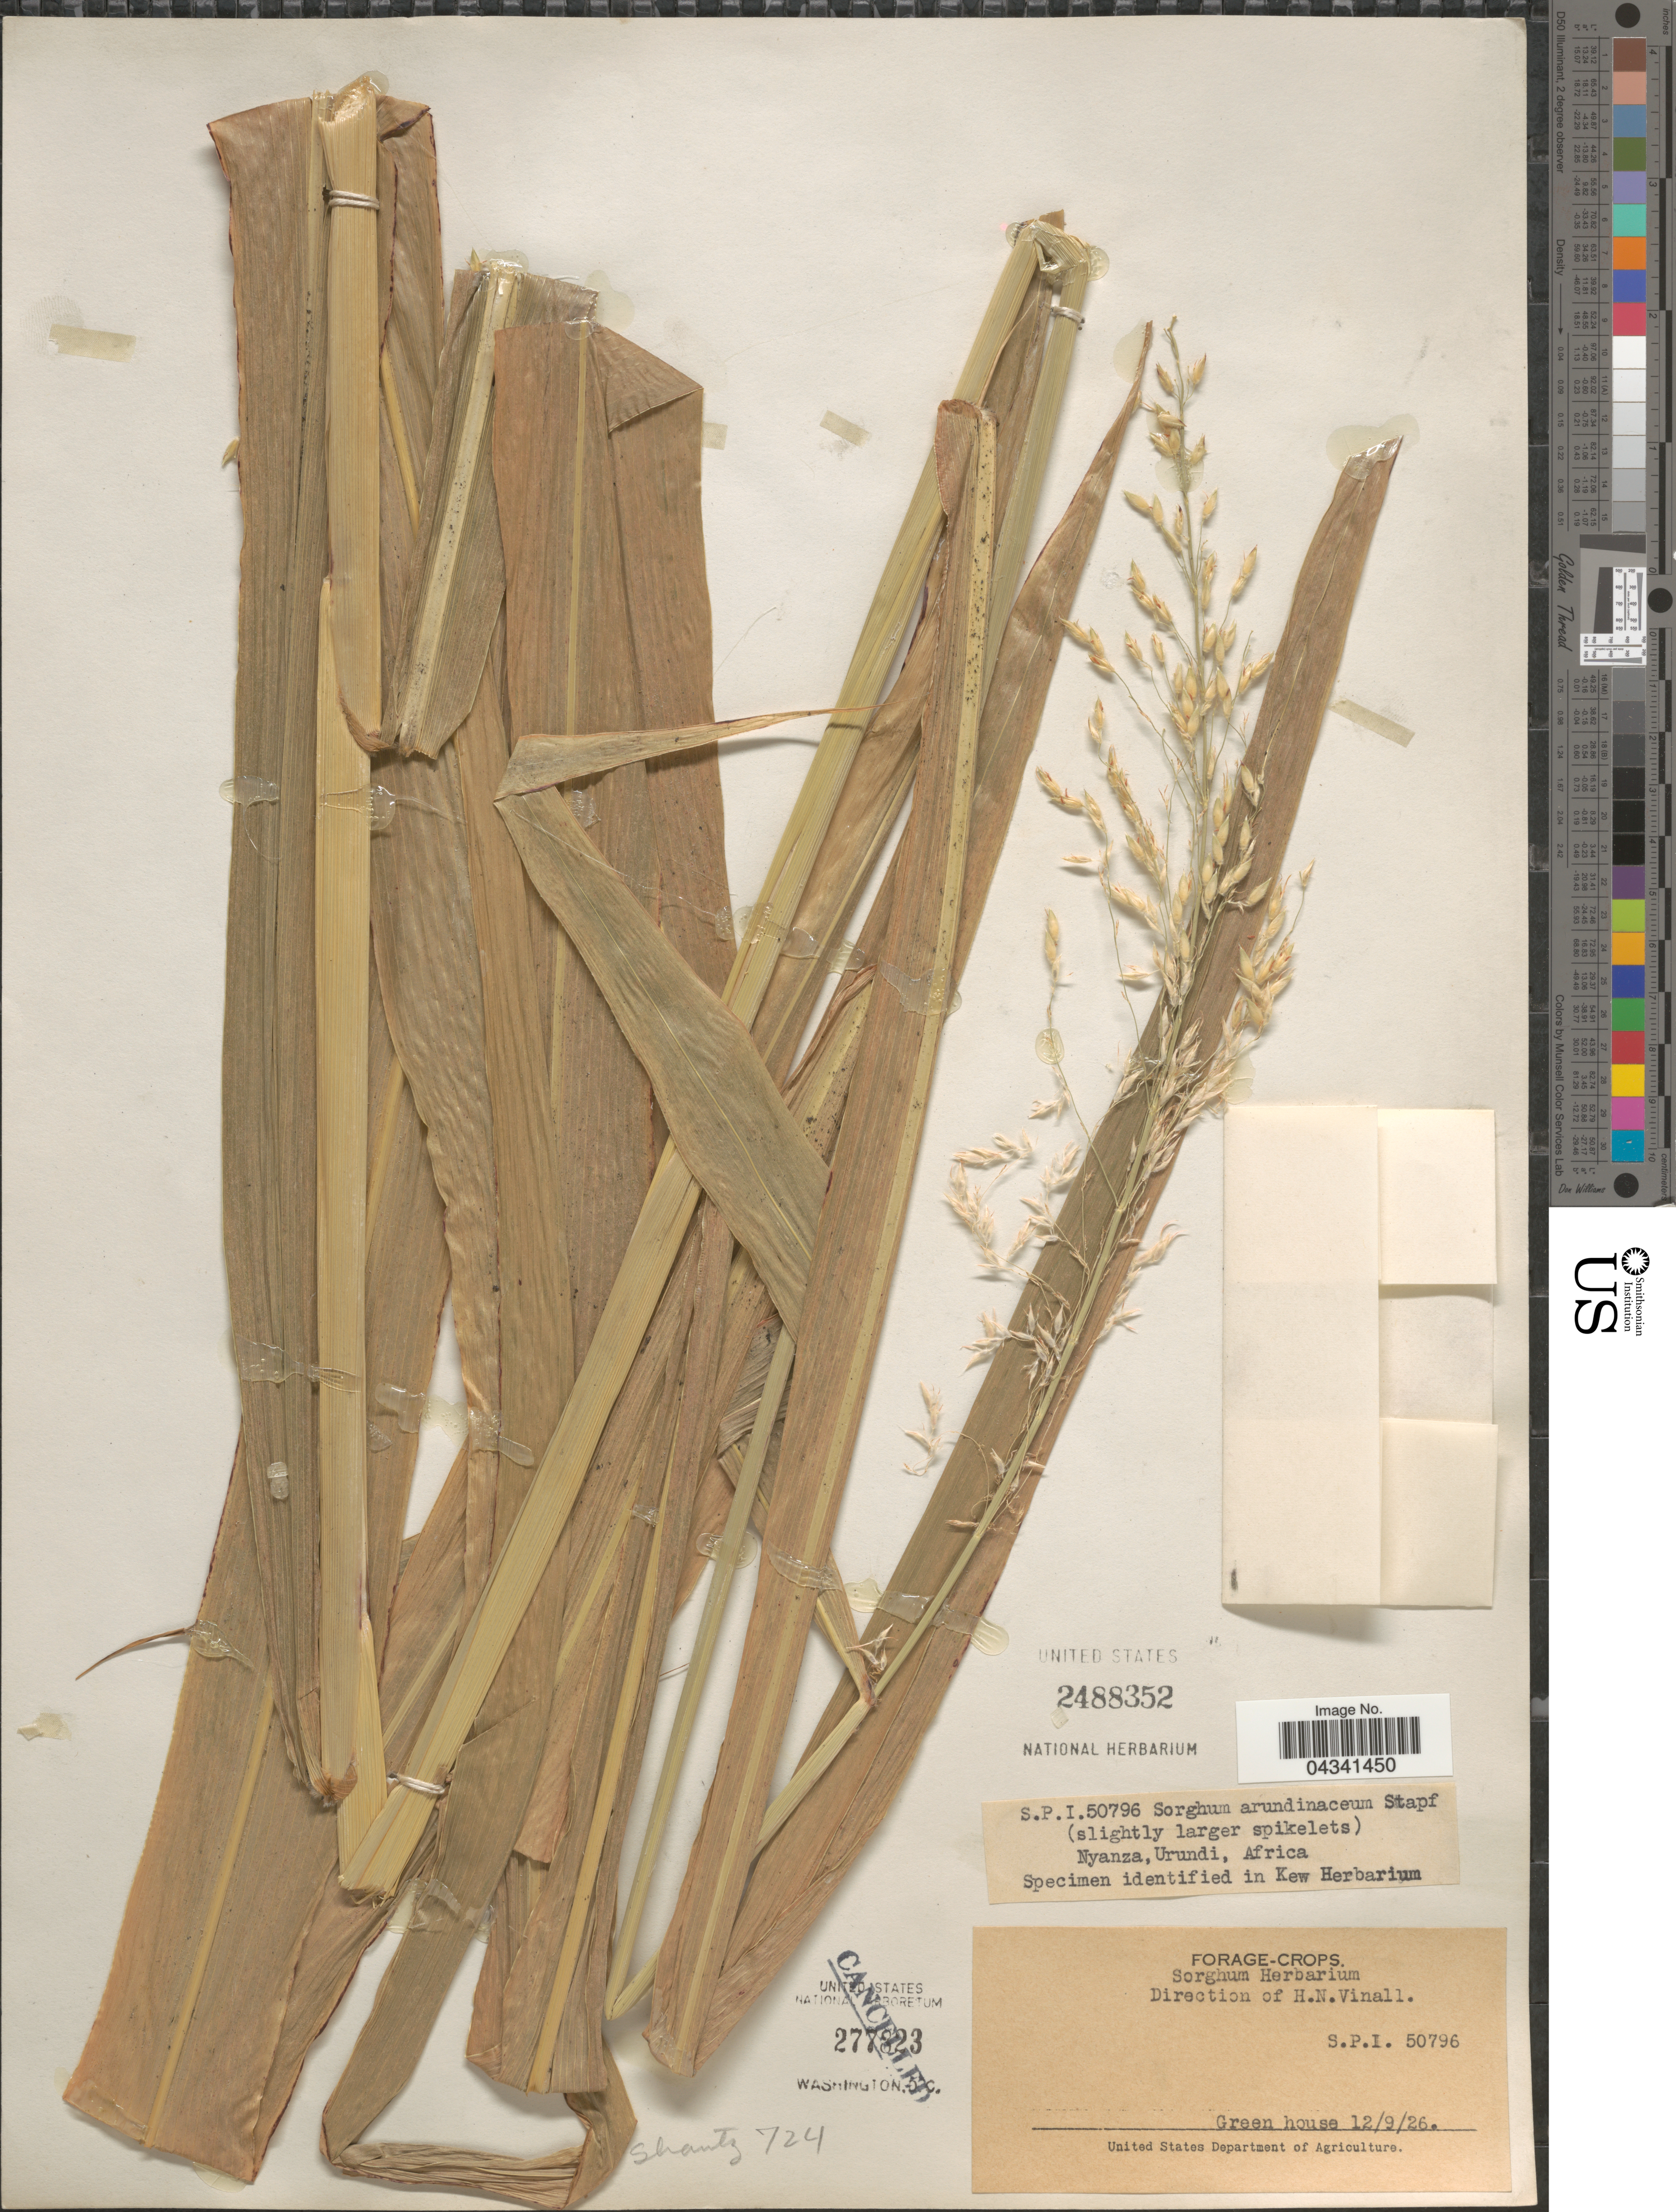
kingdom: Plantae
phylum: Tracheophyta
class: Liliopsida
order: Poales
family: Poaceae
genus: Sorghum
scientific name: Sorghum arundinaceum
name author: (Desv.) Stapf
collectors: H. Vinall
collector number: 50796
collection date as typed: Transcribed d/m/y: 12/9/26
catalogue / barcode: US 2488352